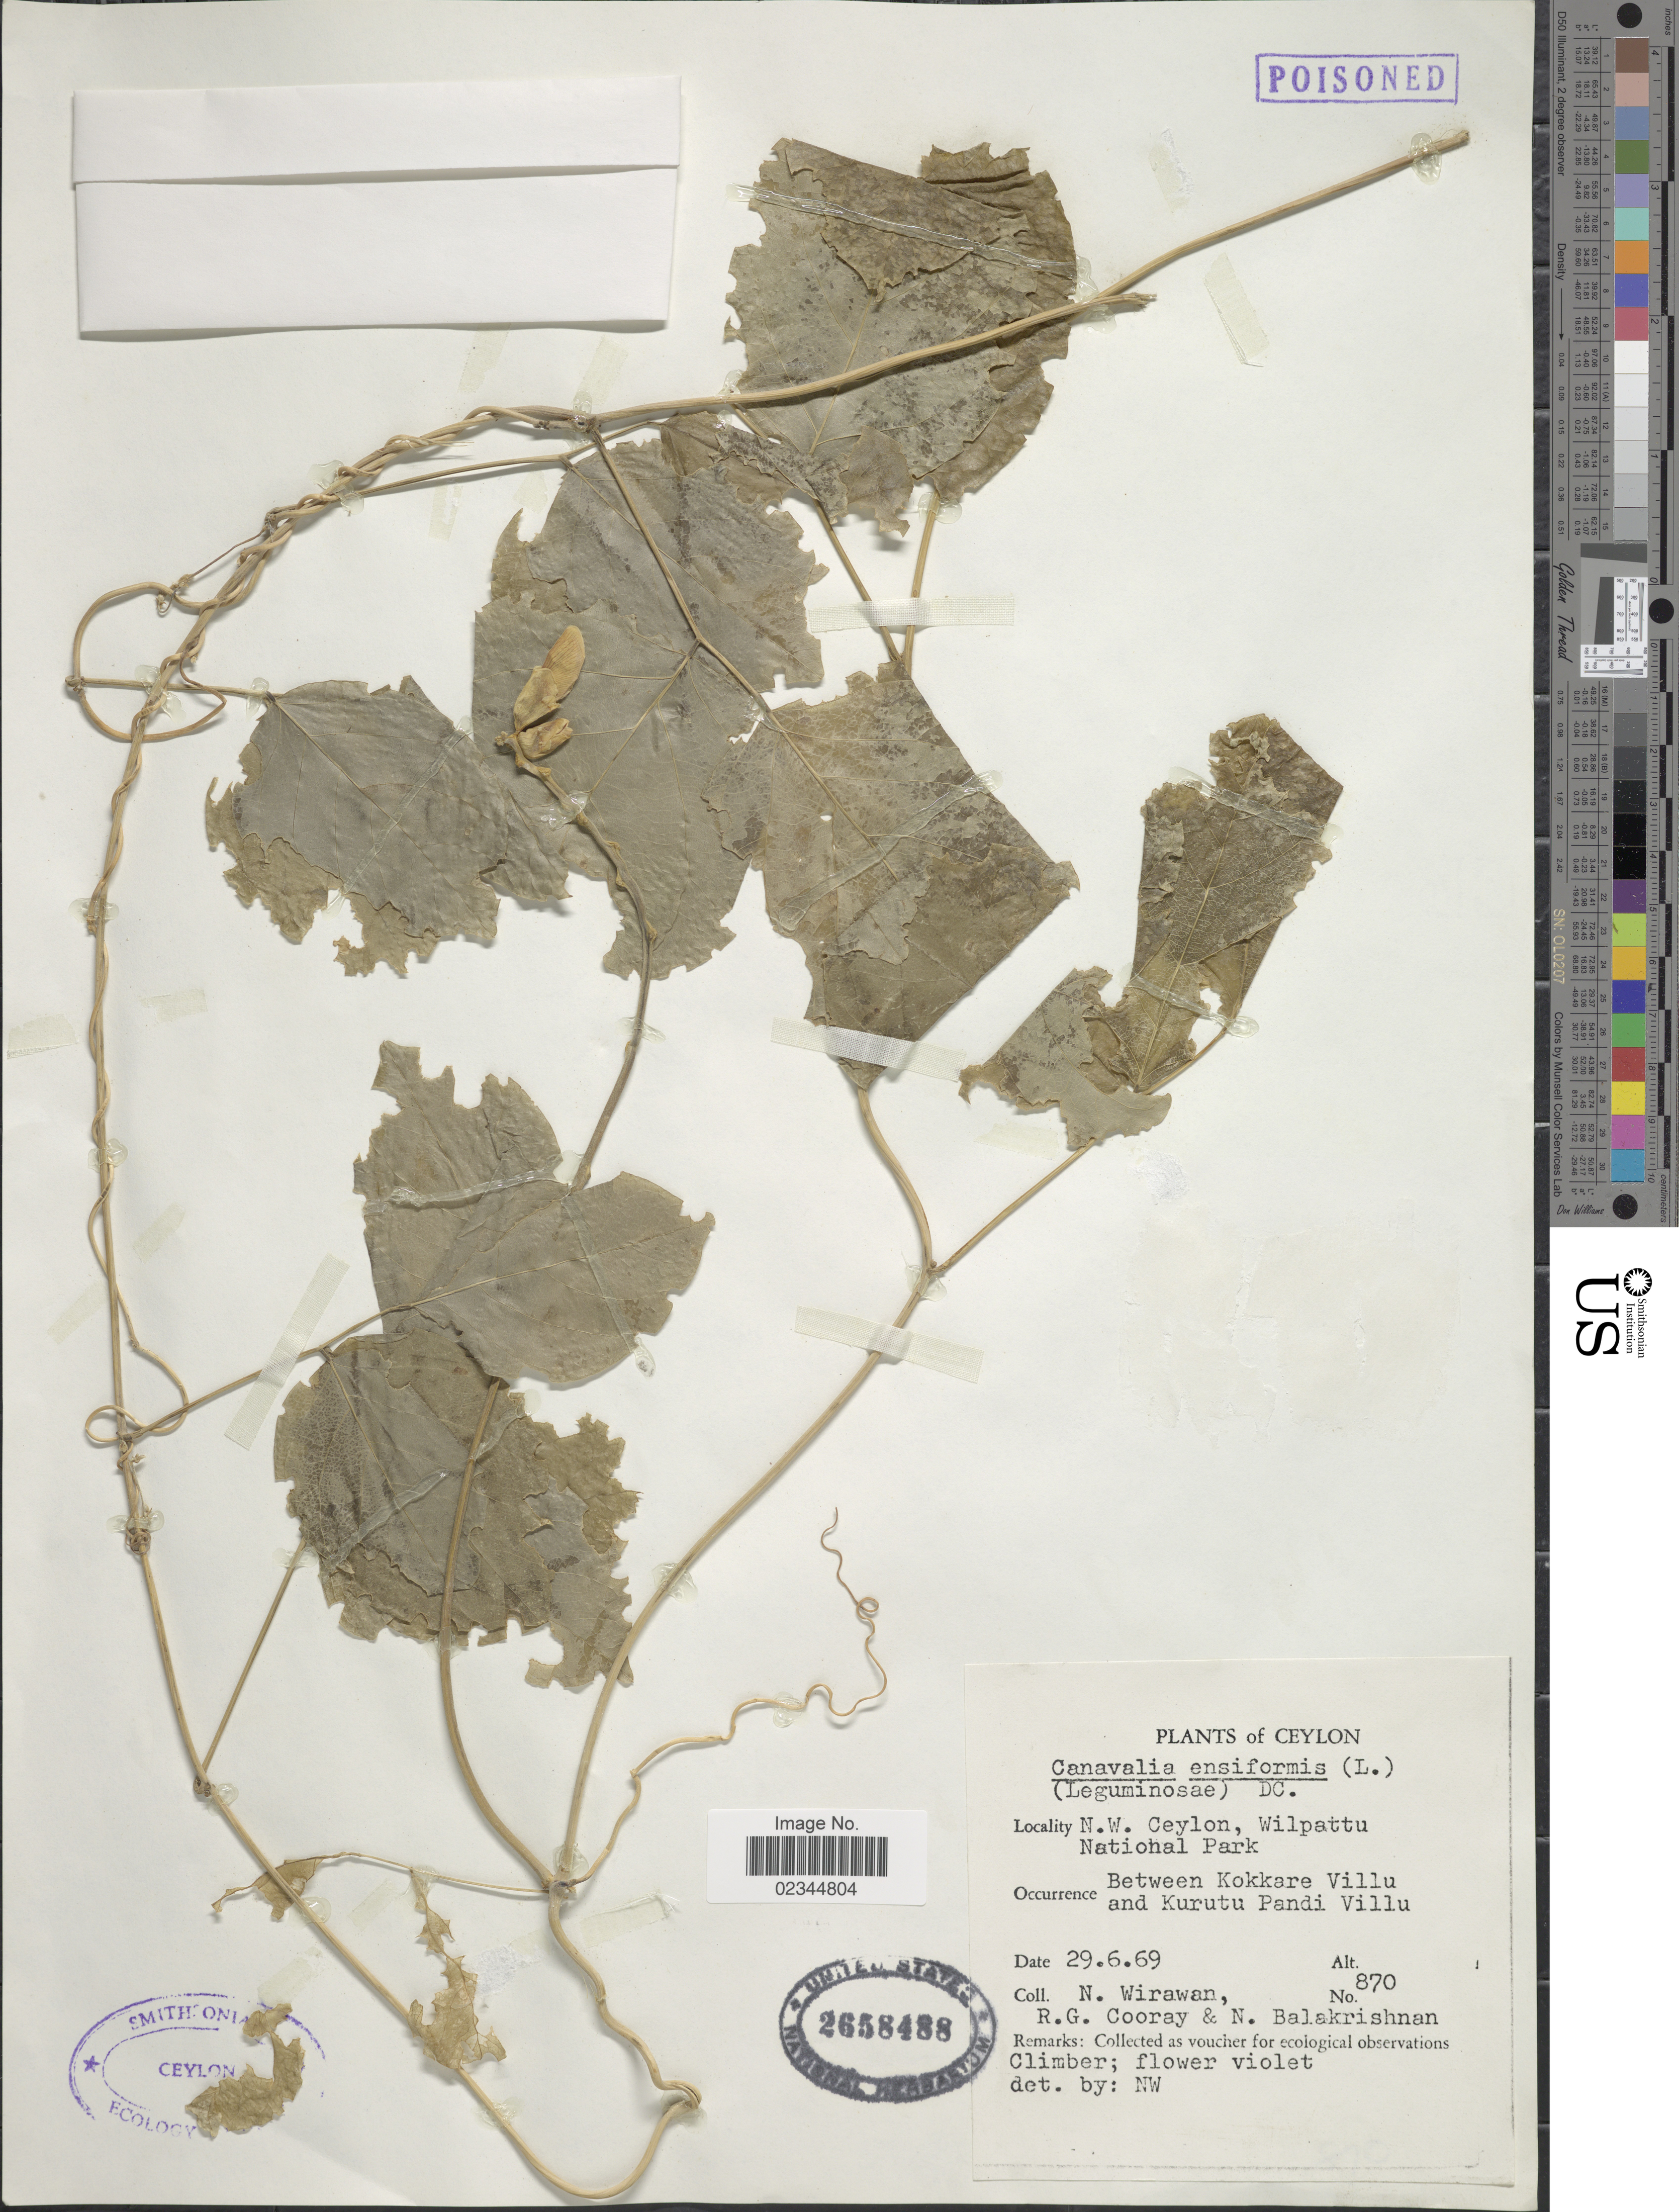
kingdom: Plantae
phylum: Tracheophyta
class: Magnoliopsida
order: Fabales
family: Fabaceae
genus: Canavalia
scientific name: Canavalia ensiformis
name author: (L.) DC.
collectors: N. Wirawan, R. Cooray & N. Balakrishnan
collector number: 870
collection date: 1969-06-29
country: Sri Lanka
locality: Ceylon. N. W. Ceylon, Wilpattu National Park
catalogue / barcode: US 2658488